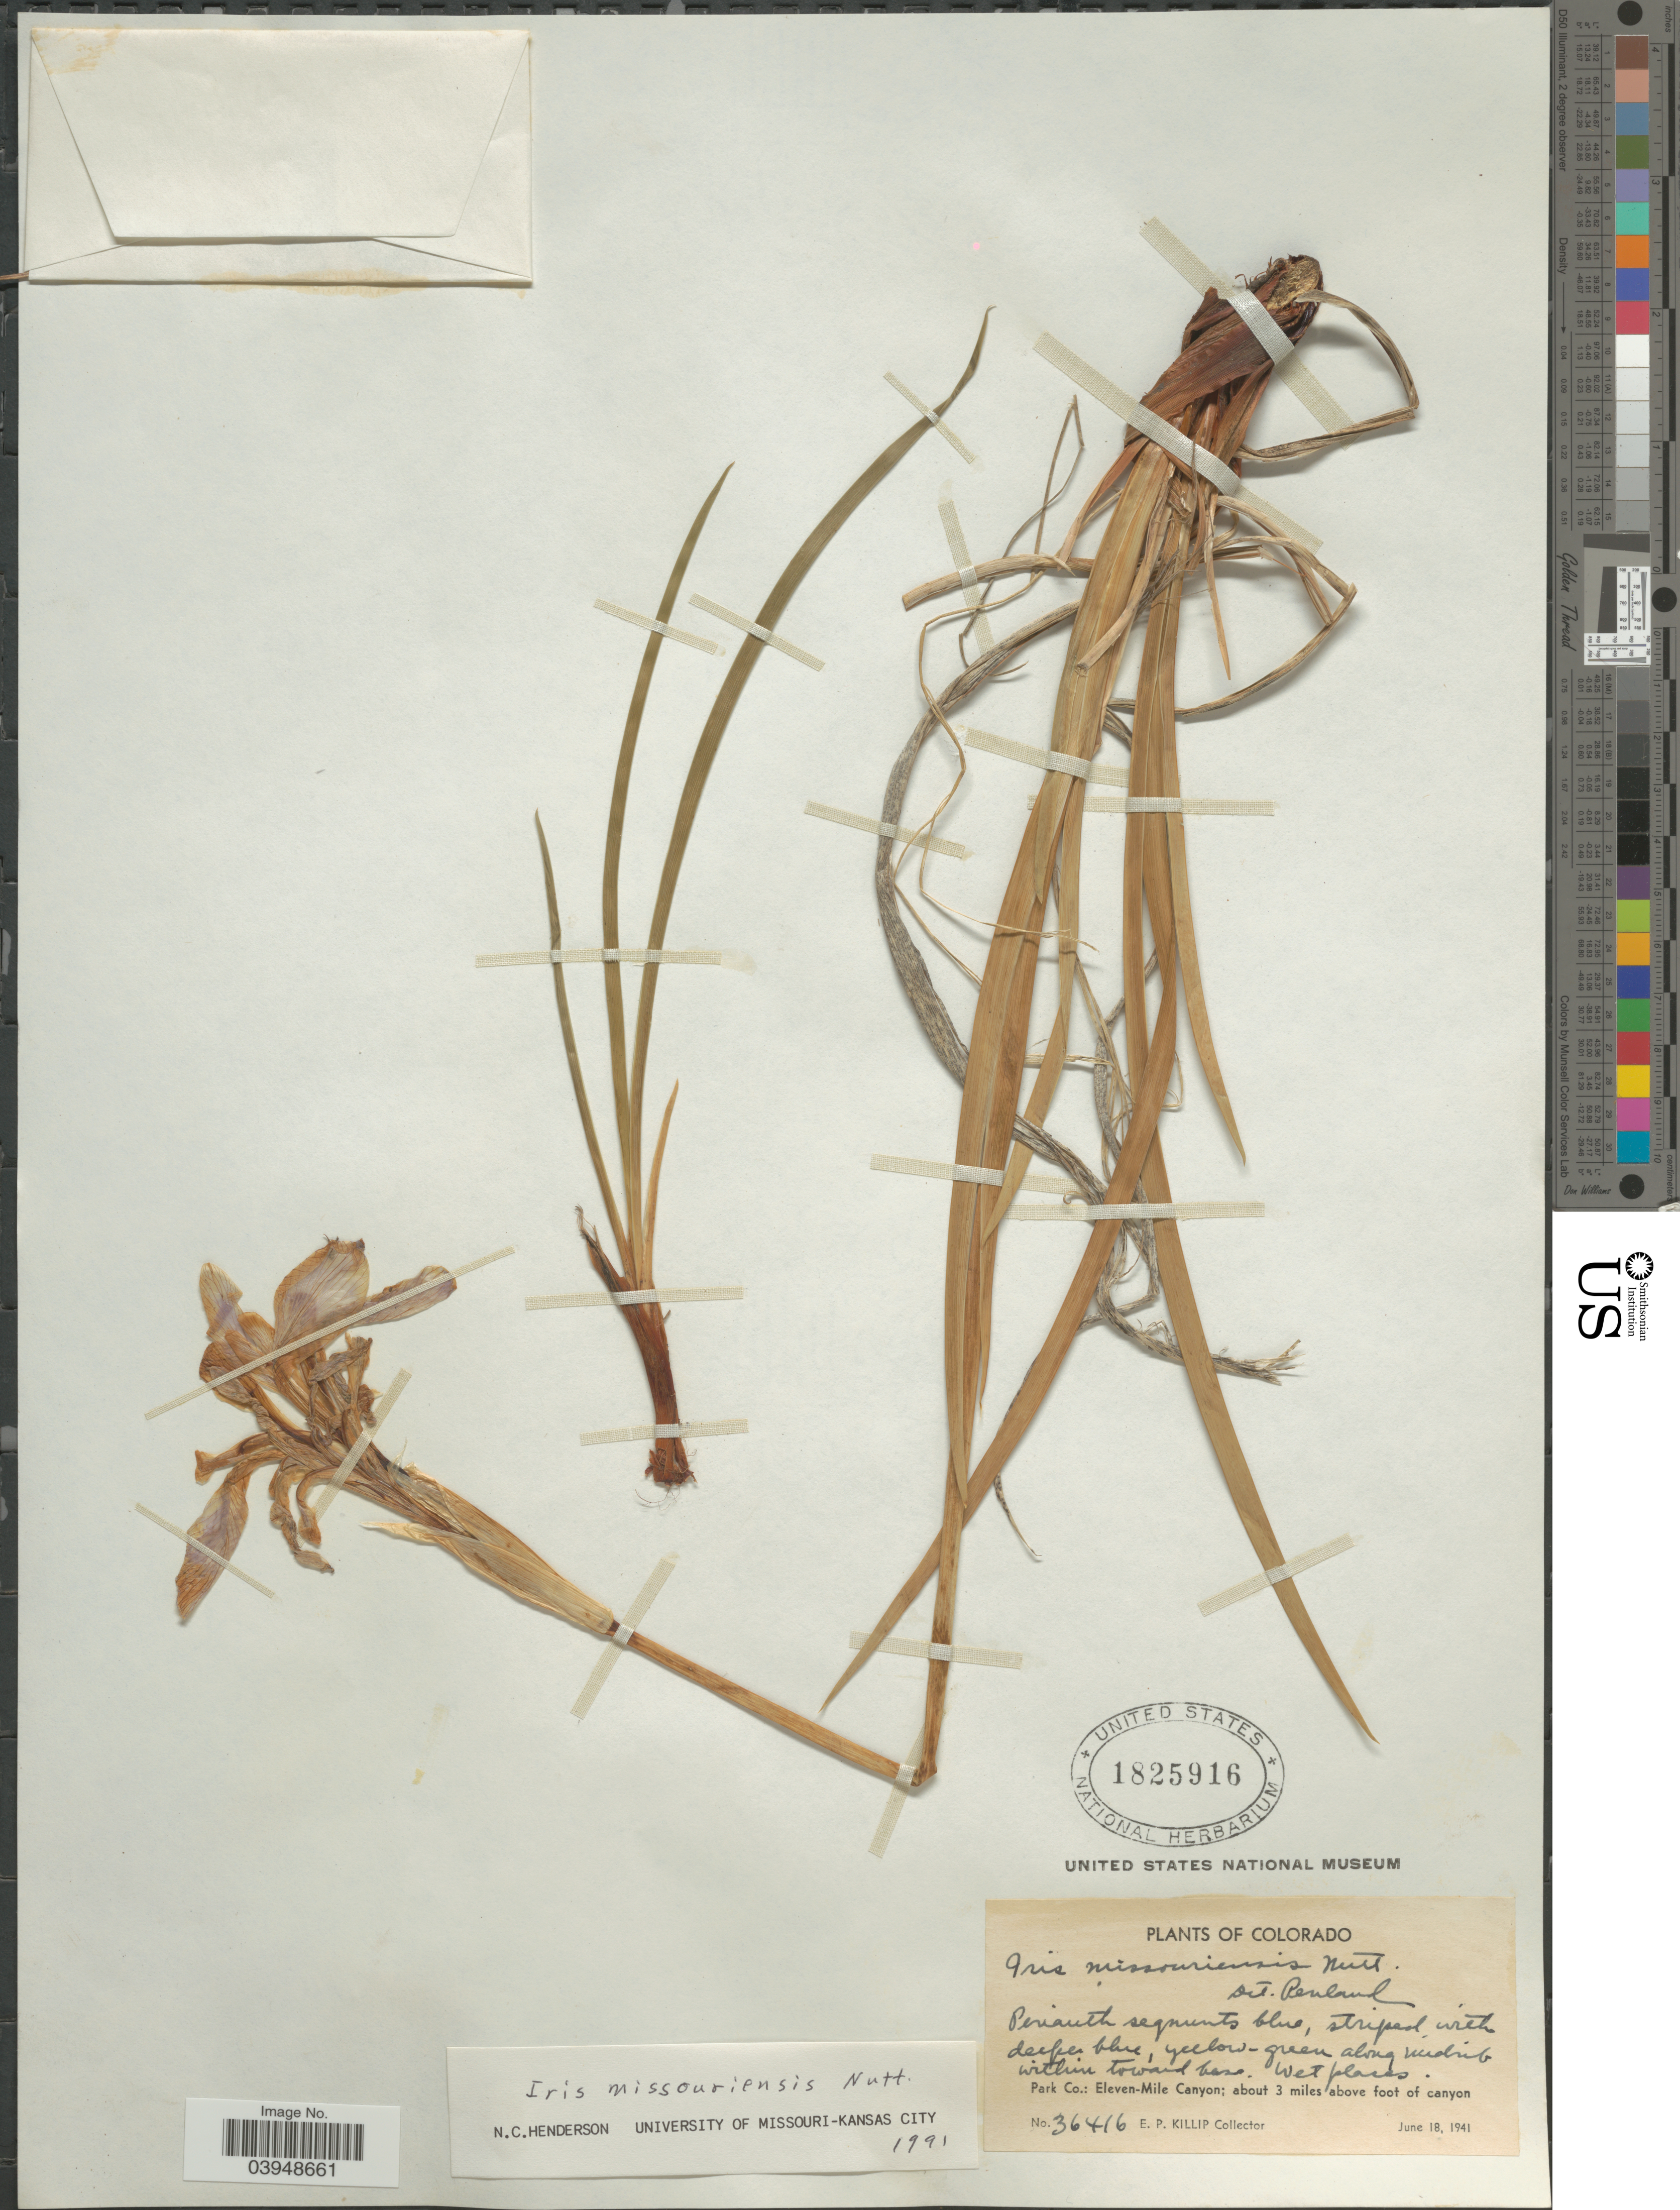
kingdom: Plantae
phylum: Tracheophyta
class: Liliopsida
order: Asparagales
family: Iridaceae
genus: Iris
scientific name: Iris missouriensis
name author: Nutt.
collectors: E. P. Killip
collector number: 36416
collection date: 1941-06-18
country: United States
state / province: Colorado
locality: Park Co.: Eleven-Mile Canyon; about 3 miles above foot of canyon.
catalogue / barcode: US 1825916